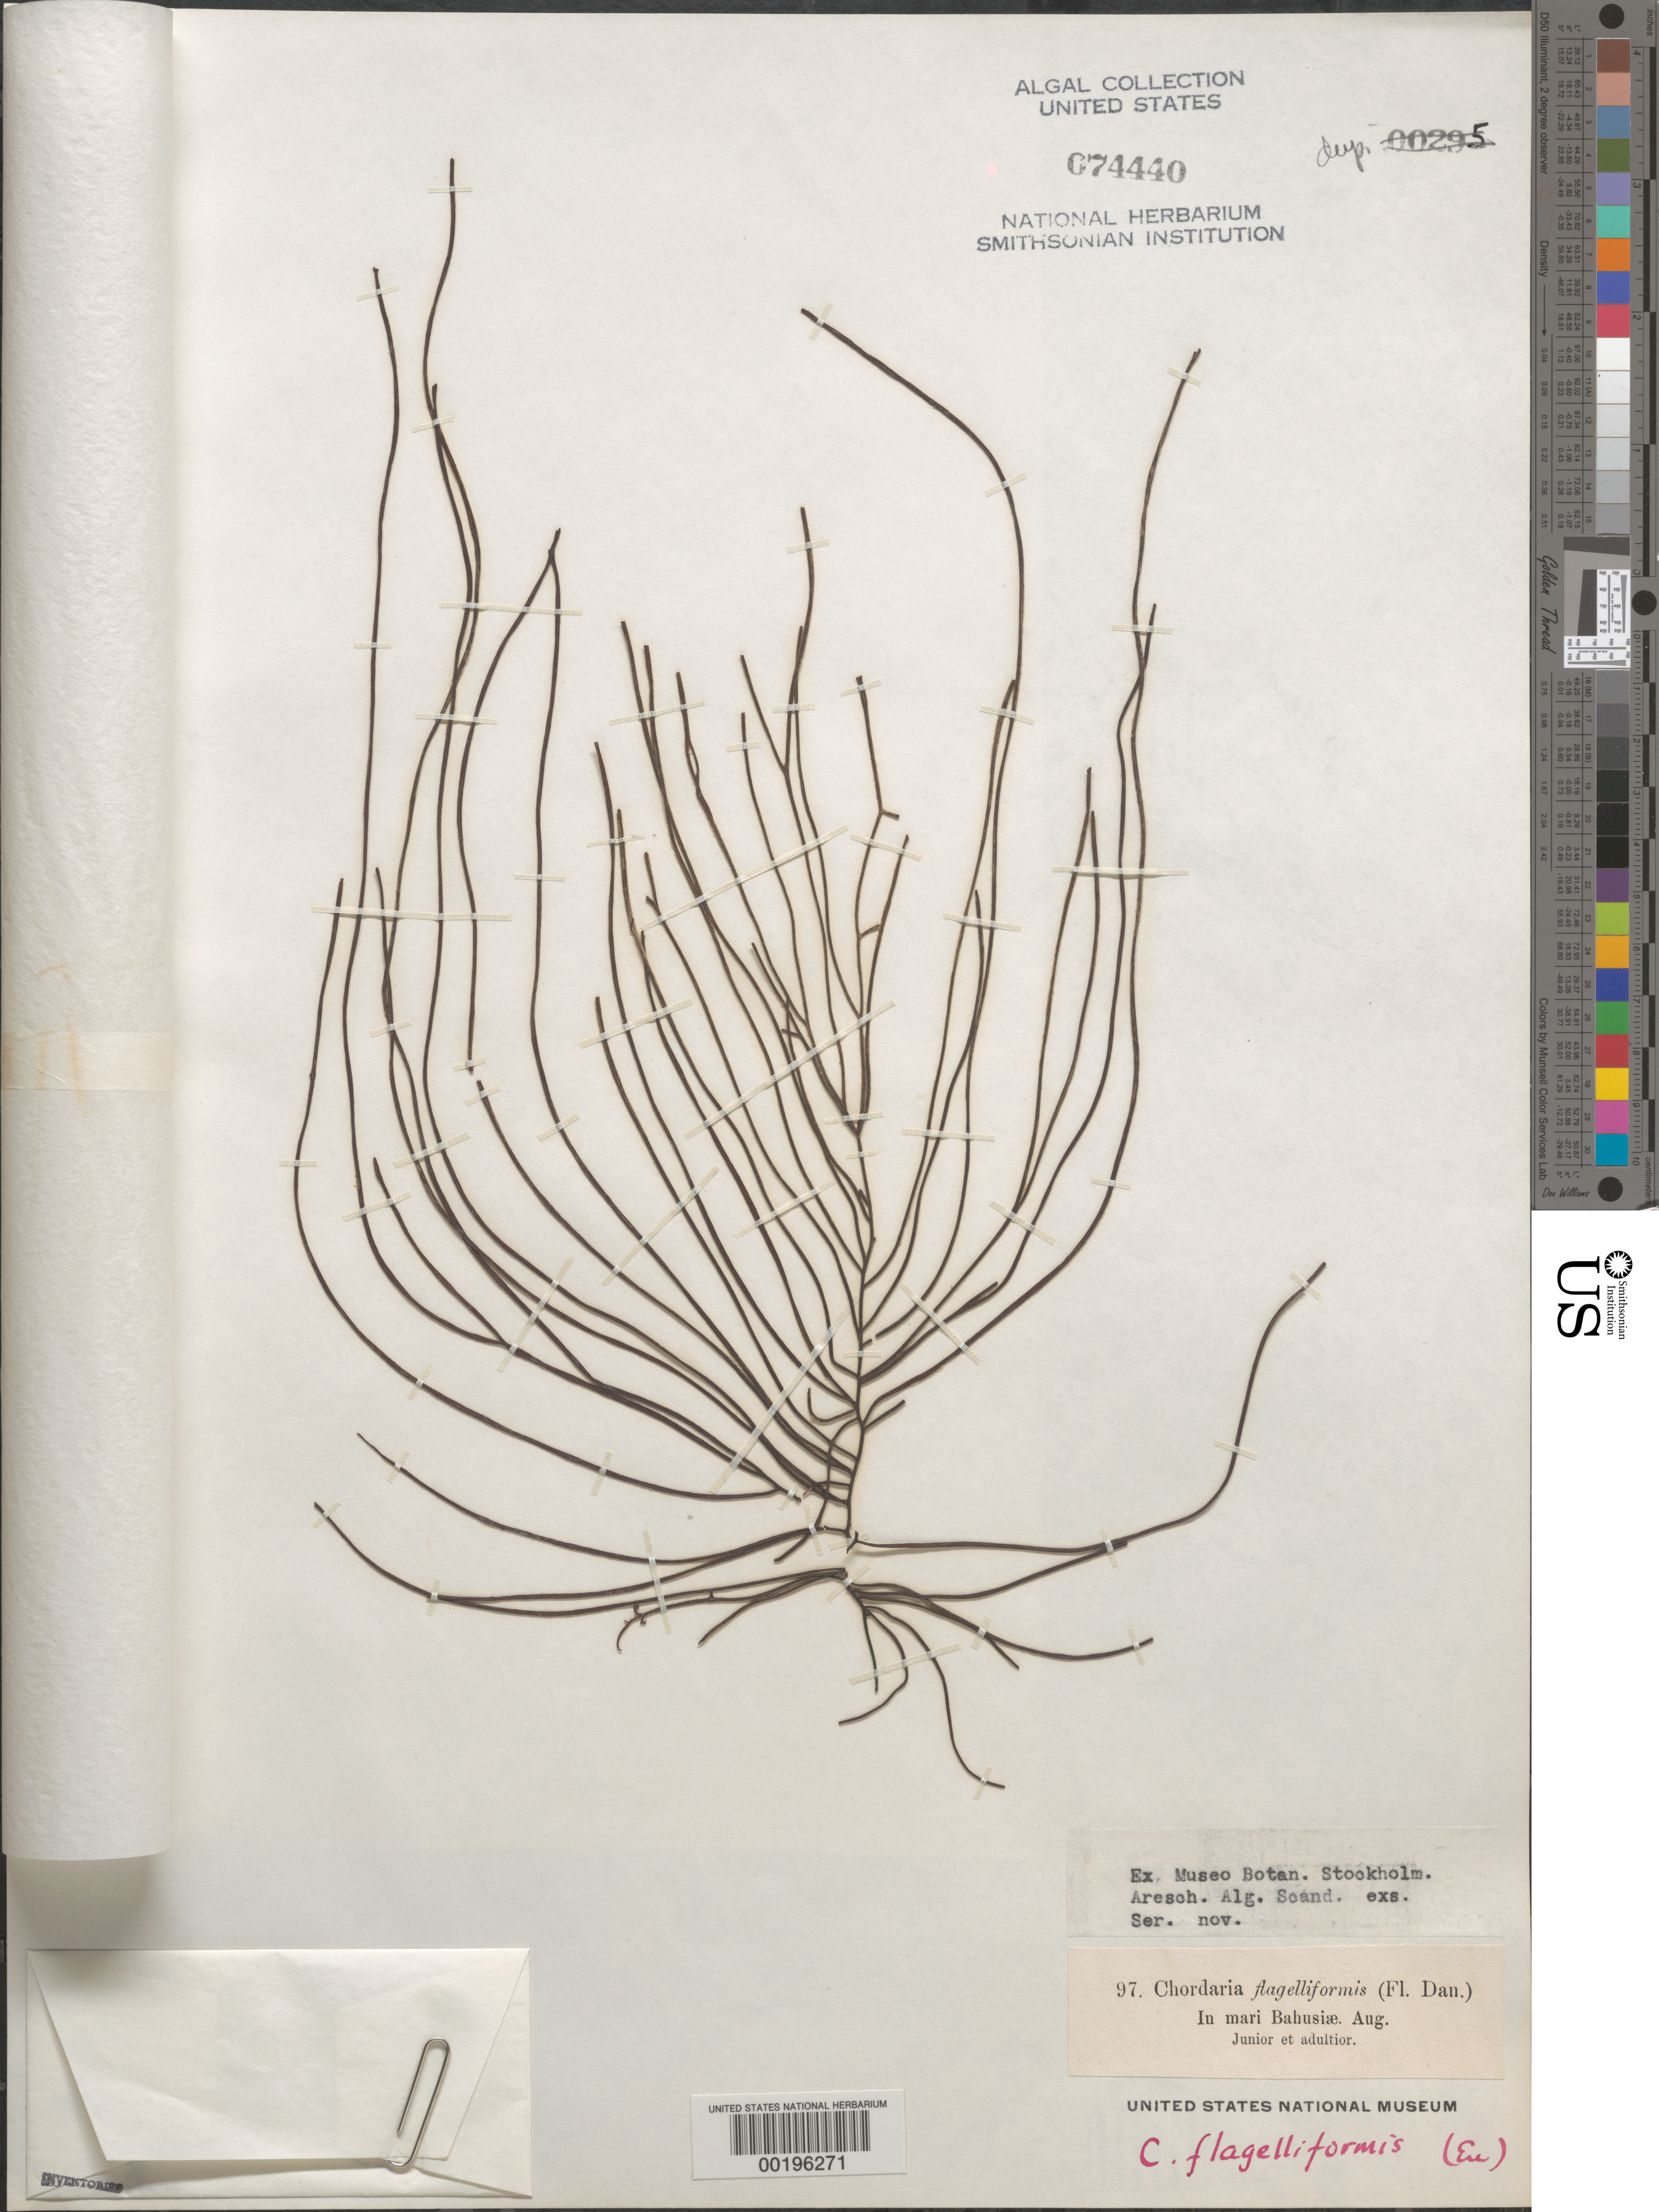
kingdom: Chromista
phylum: Ochrophyta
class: Phaeophyceae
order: Ectocarpales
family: Chordariaceae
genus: Chordaria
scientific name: Chordaria flagelliformis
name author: (Hudson) Grev.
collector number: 97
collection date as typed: Aug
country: Sweden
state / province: Västra Götaland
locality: Bohus bay (mari bahusiae)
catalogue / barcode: US 74440